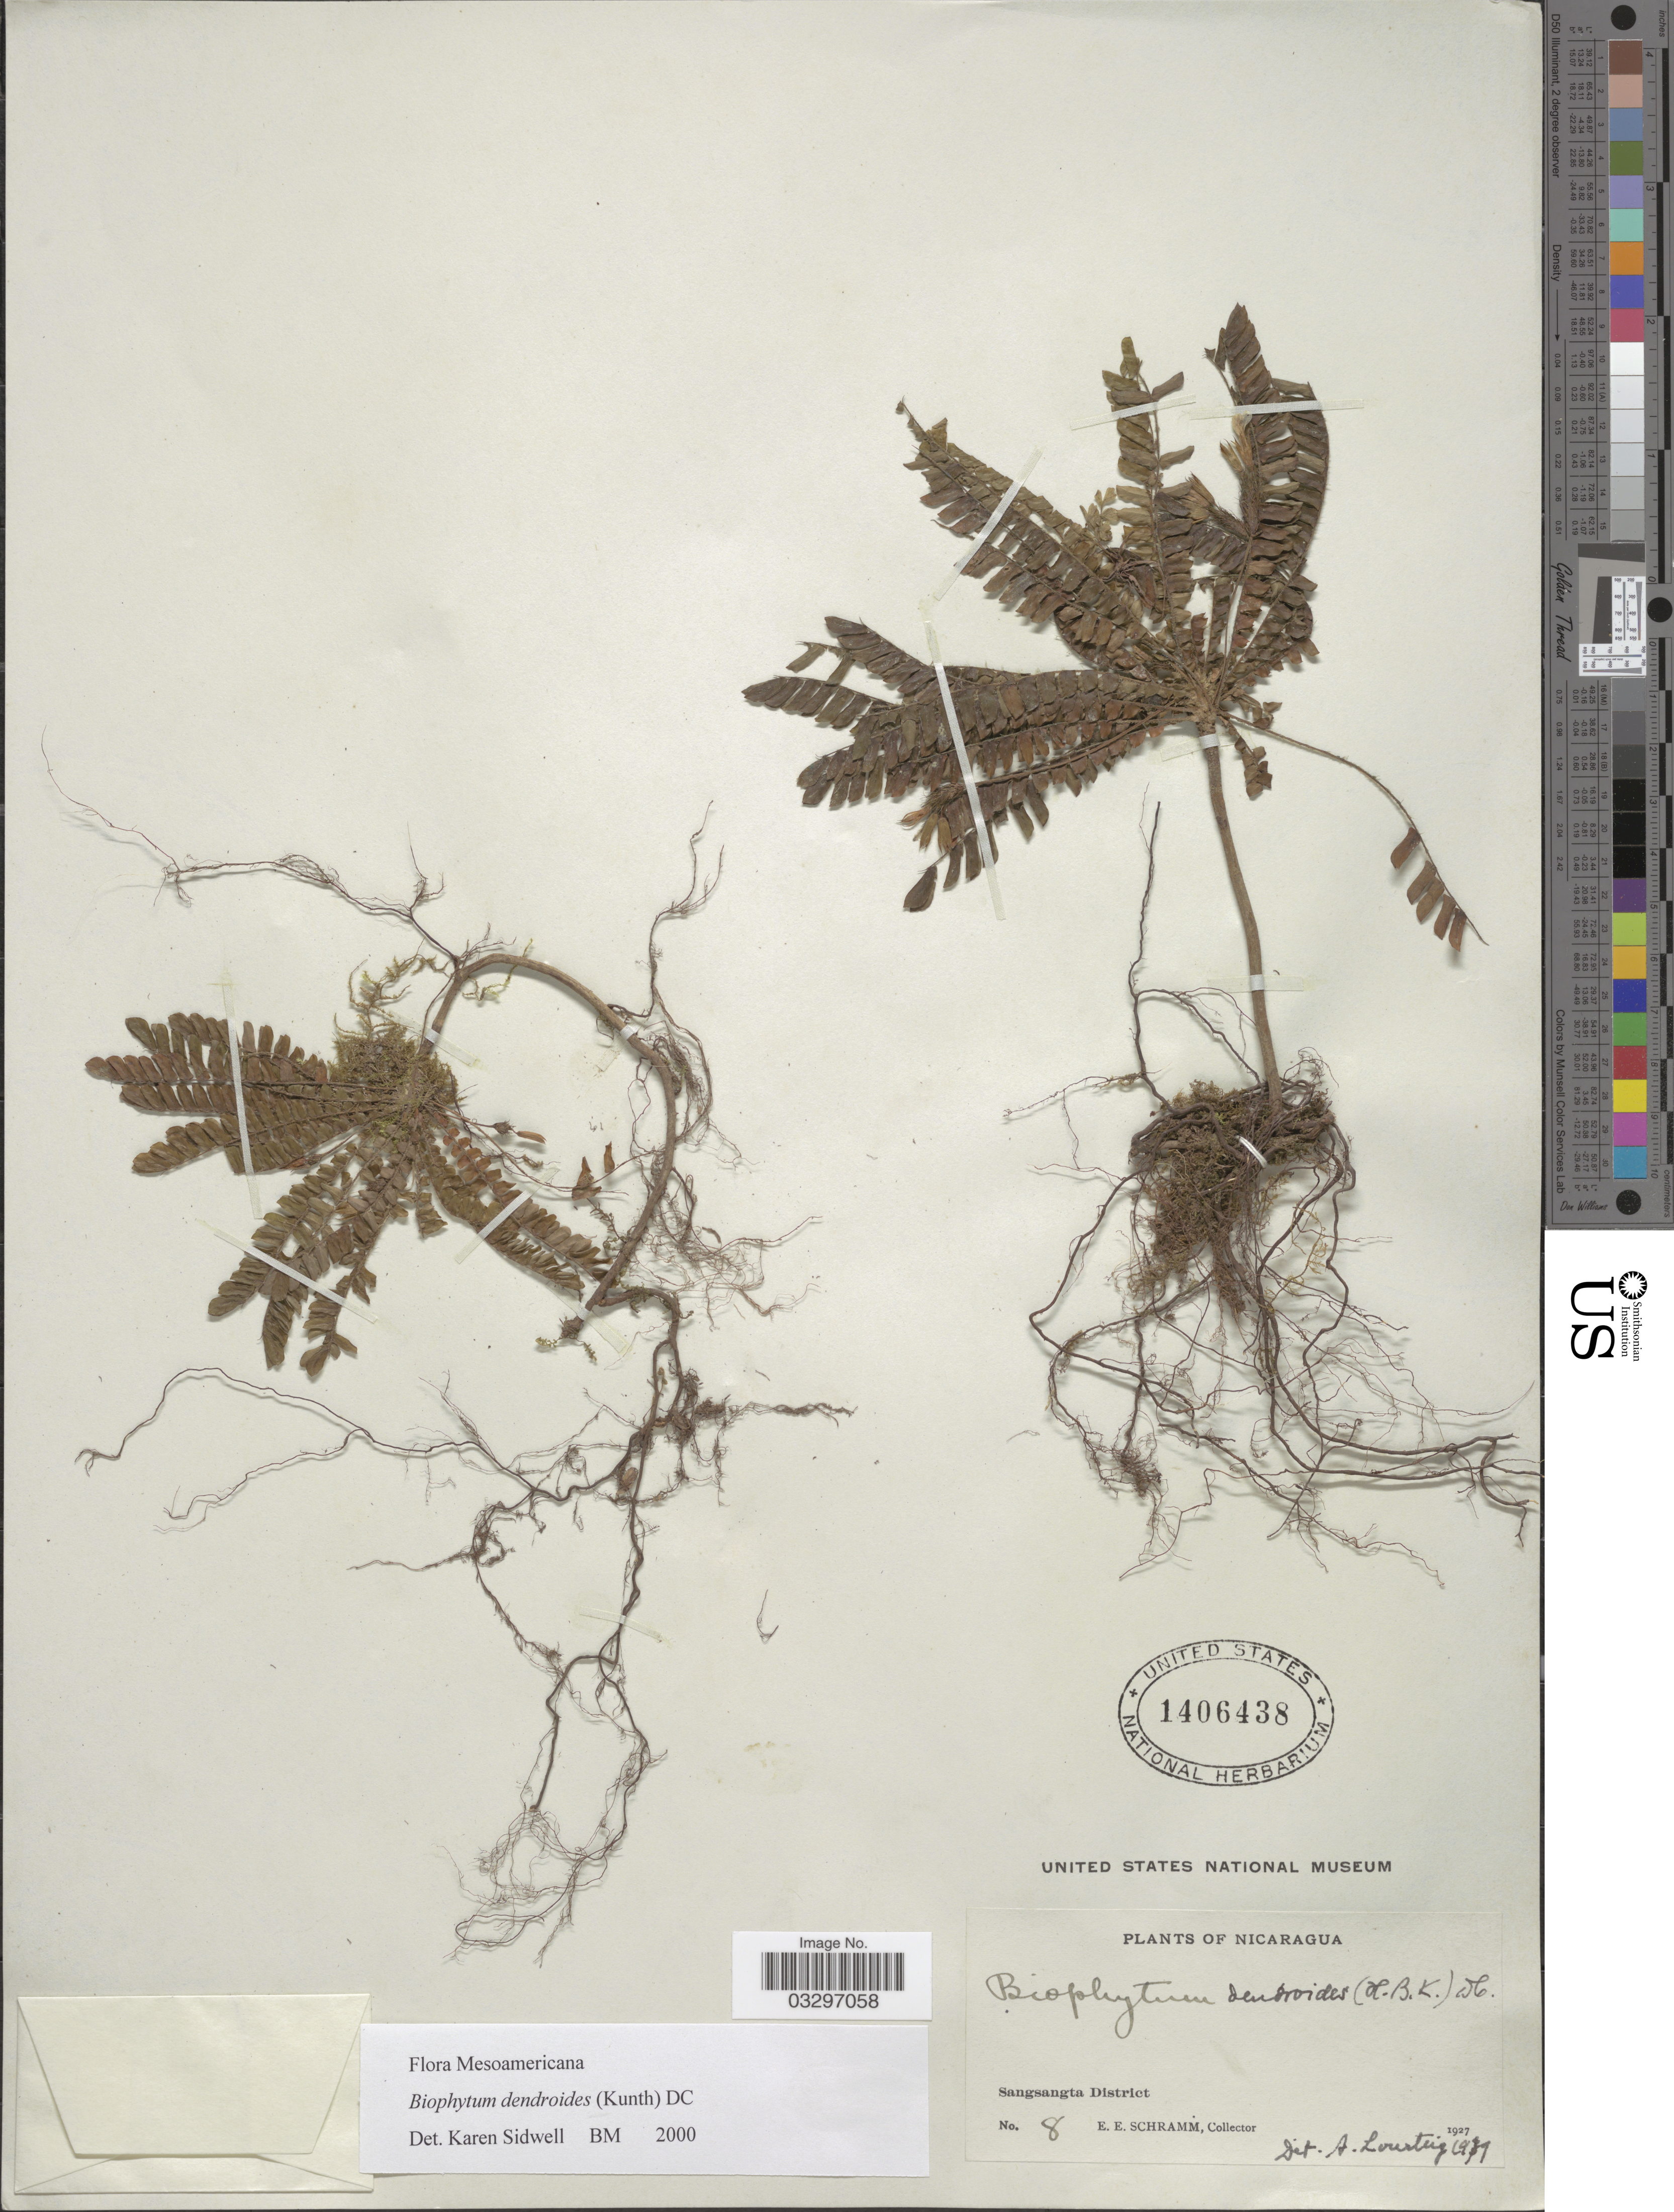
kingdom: Plantae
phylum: Tracheophyta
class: Magnoliopsida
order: Oxalidales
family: Oxalidaceae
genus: Biophytum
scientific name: Biophytum dendroides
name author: (Kunth) DC.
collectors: E. Schramm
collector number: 8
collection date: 1927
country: Nicaragua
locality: Sangsangta District.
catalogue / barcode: US 1406438